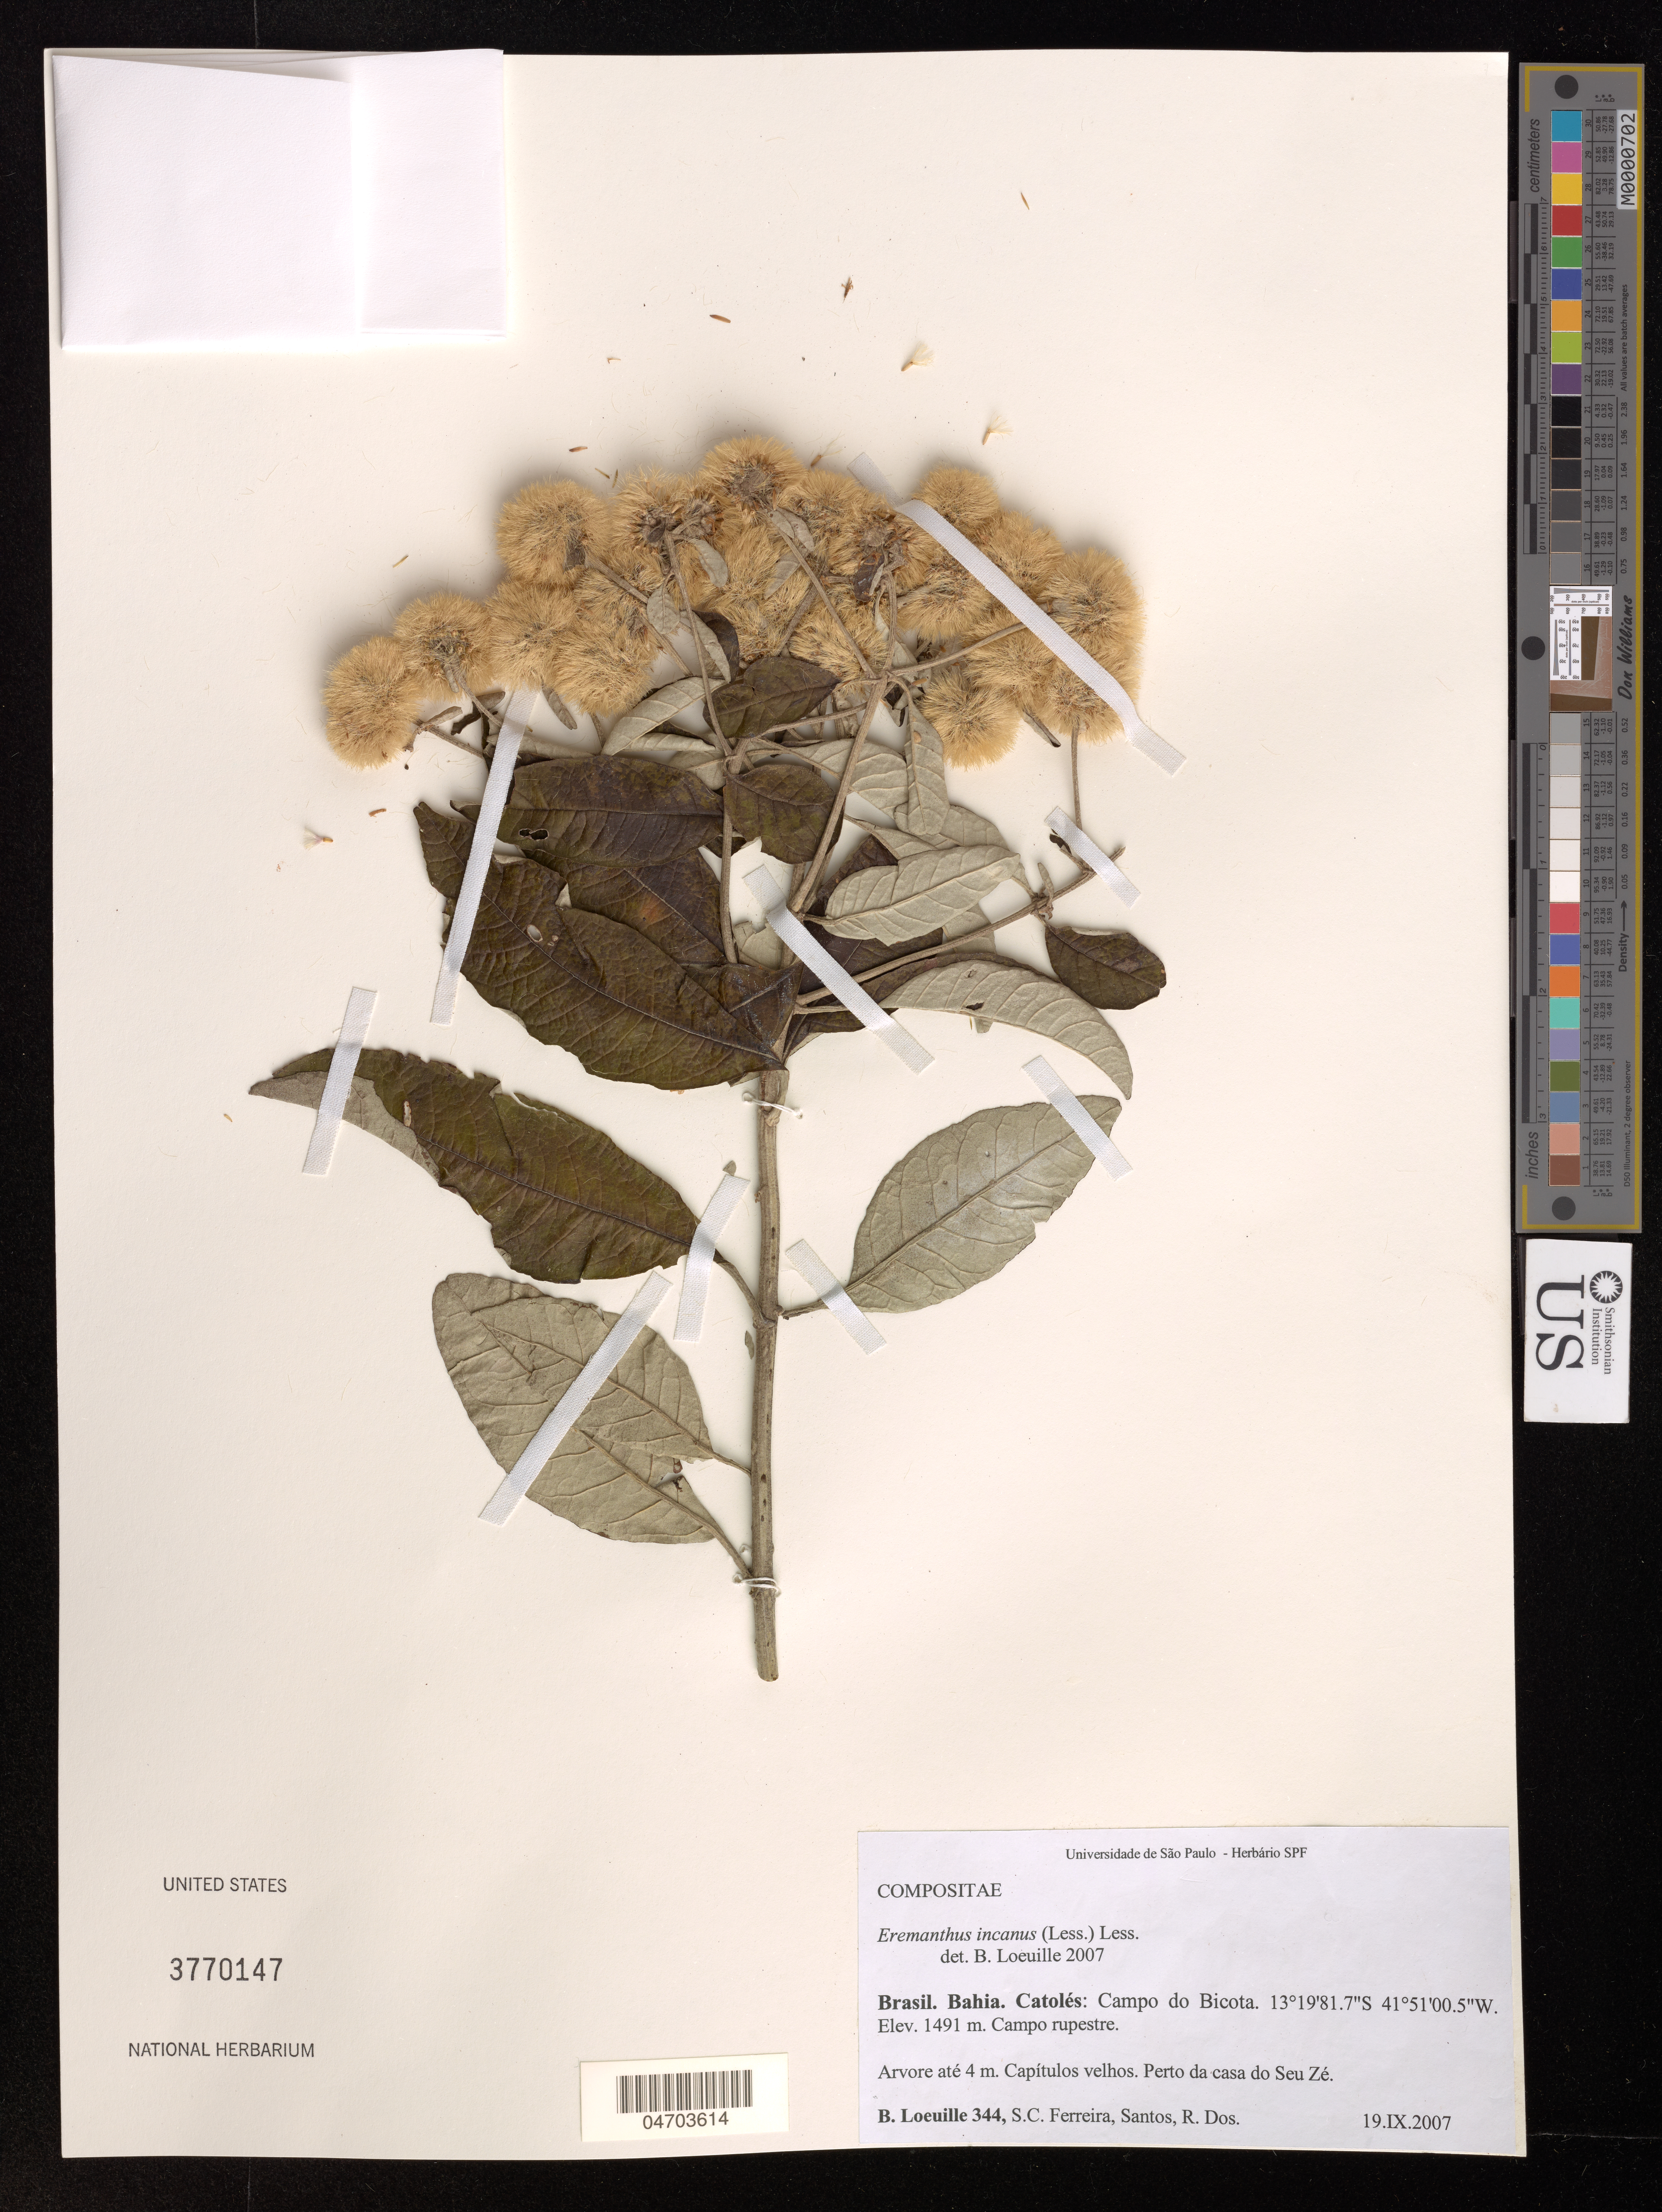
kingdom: Plantae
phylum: Tracheophyta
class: Magnoliopsida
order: Asterales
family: Asteraceae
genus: Eremanthus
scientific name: Eremanthus incanus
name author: (Less.) Less.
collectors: B. Loeuille & S. C. Ferreira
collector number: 344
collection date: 2007-09-19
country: Brazil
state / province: Bahia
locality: Campo do Bicota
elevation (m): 1491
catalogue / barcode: US 3770147